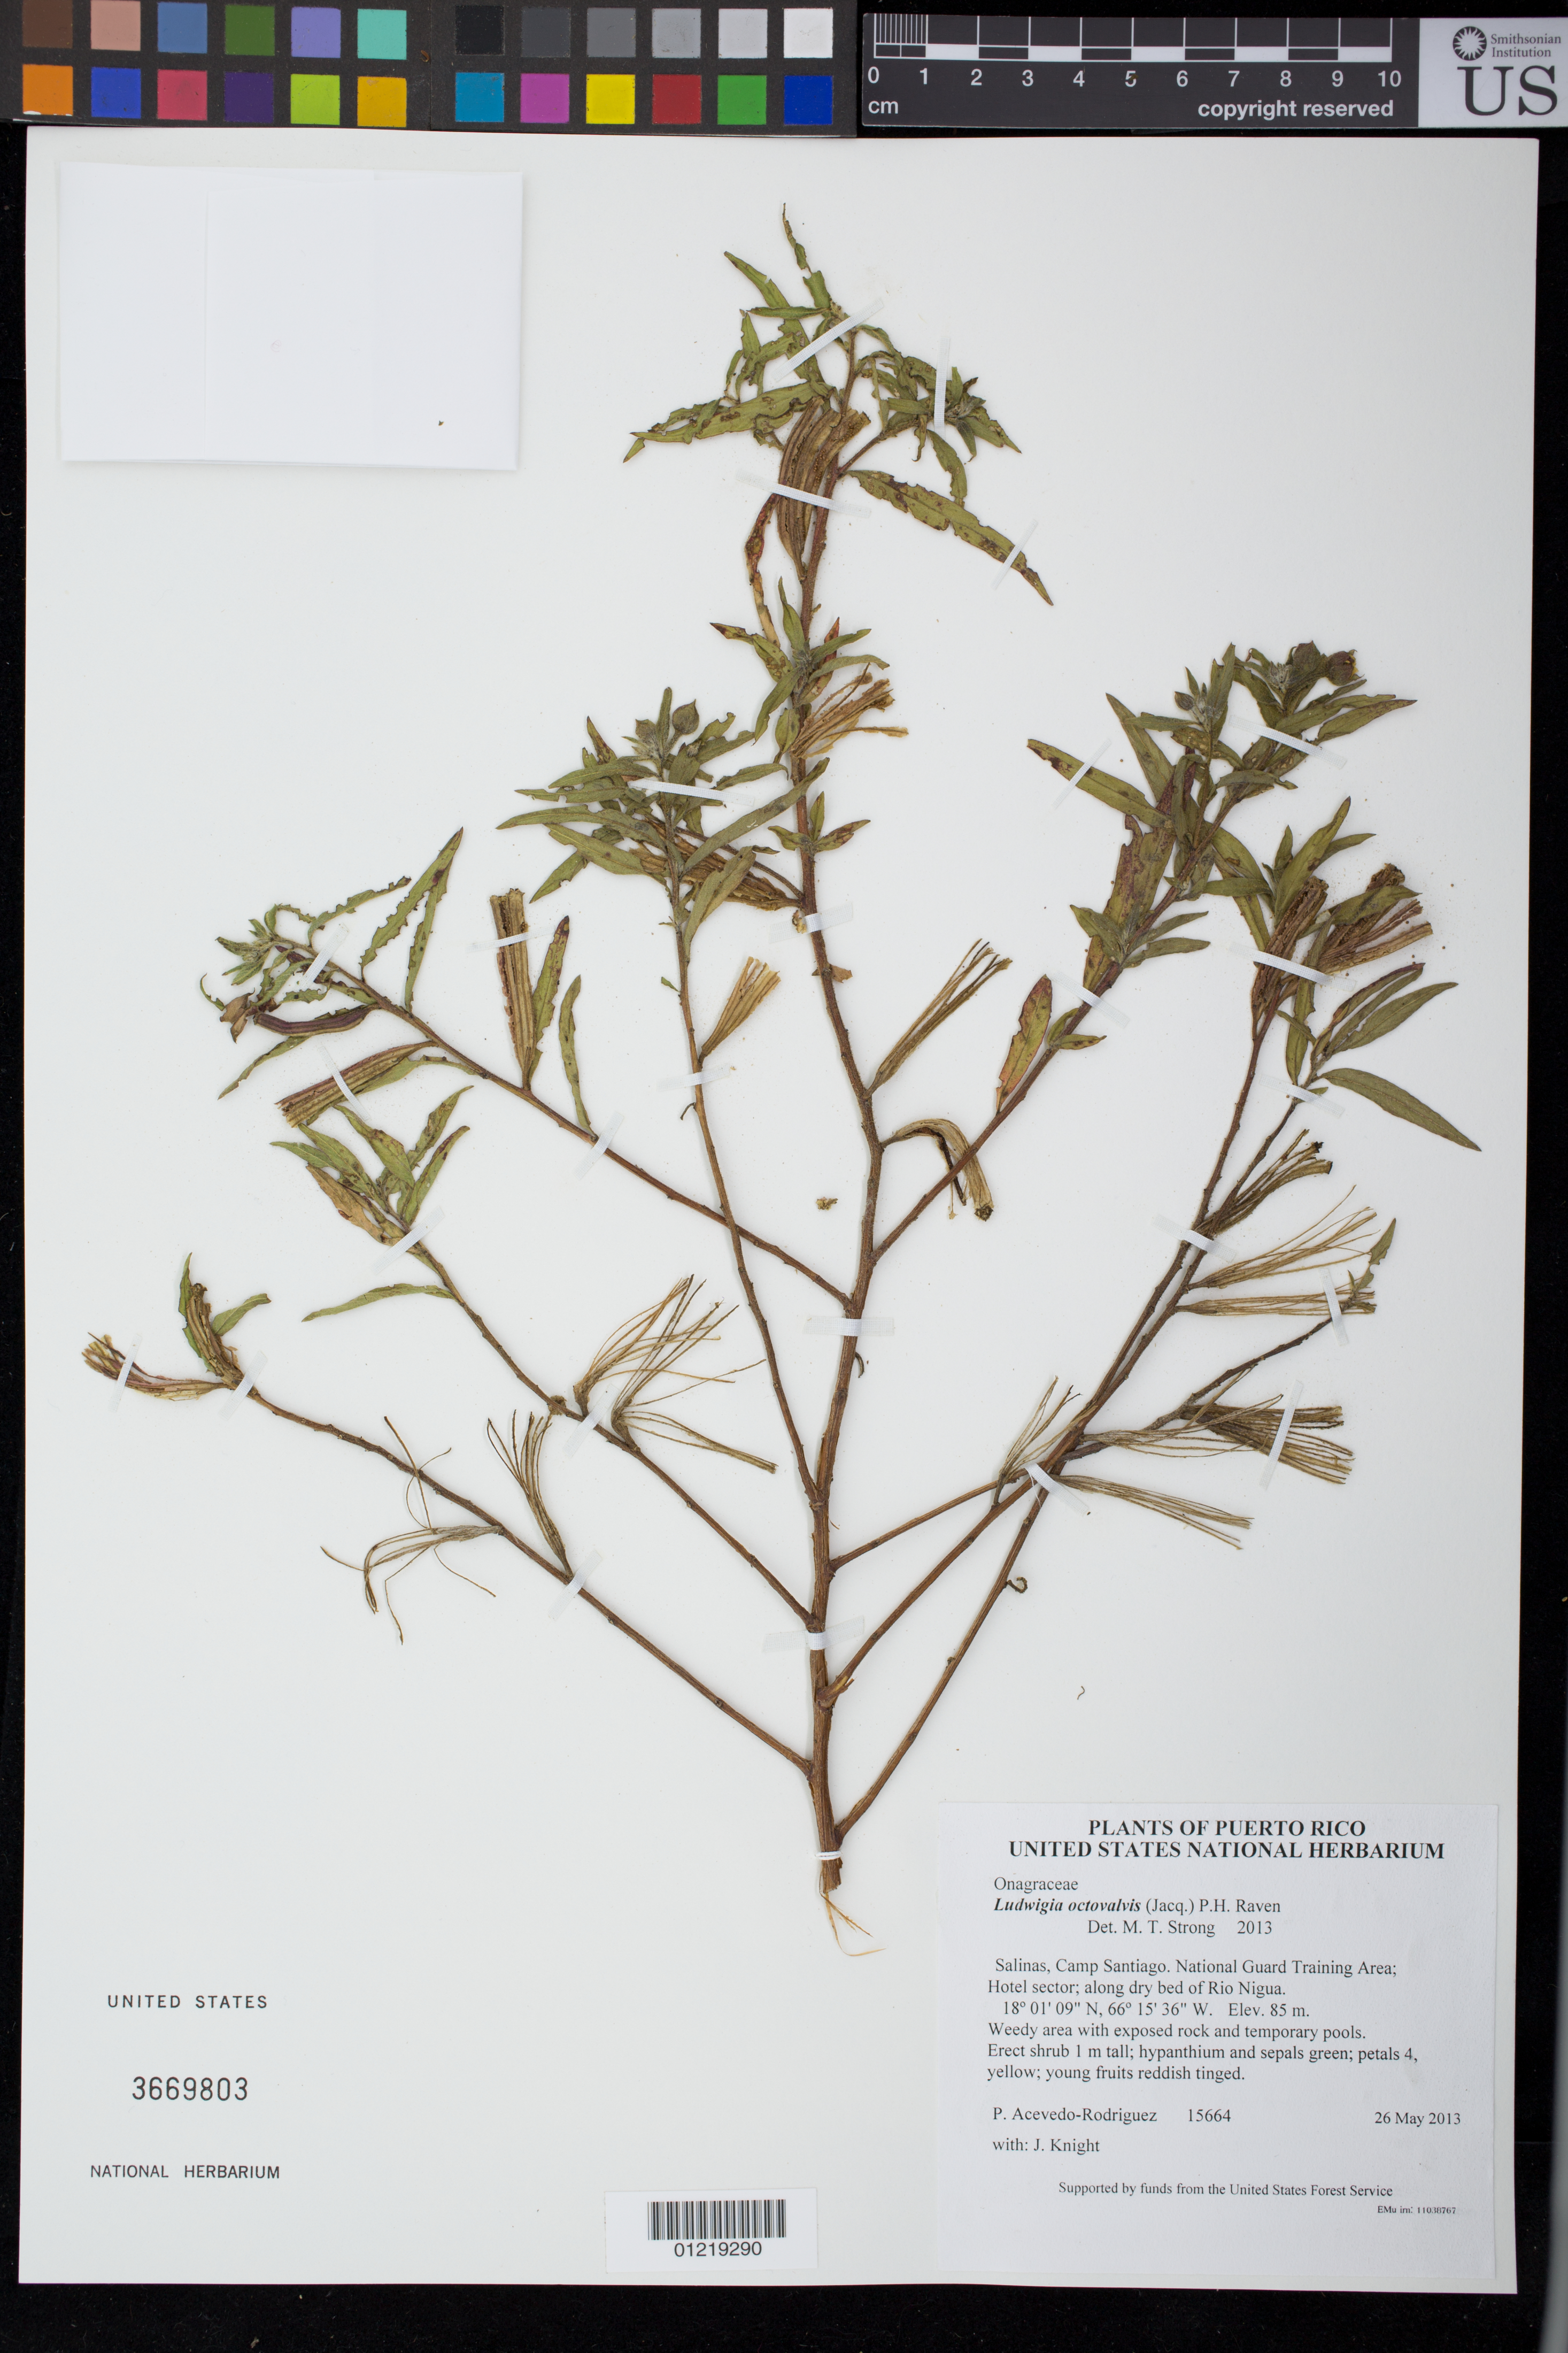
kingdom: Plantae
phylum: Tracheophyta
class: Magnoliopsida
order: Myrtales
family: Onagraceae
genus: Ludwigia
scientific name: Ludwigia octovalvis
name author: (Jacq.) P.H. Raven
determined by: Strong, M. T., (US), Smithsonian Institution - National Museum of Natural History (UNITED STATES)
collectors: P. Acevedo-Rodr. & J. Knight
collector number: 15664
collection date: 2013-05-26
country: Puerto Rico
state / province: Salinas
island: Puerto Rico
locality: Camp Santiago. National Guard Training Area; Hotel sector; along dry bed of Rio Nigua.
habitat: Weedy area with exposed rock and temporary pools.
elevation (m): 85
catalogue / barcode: US 3669803